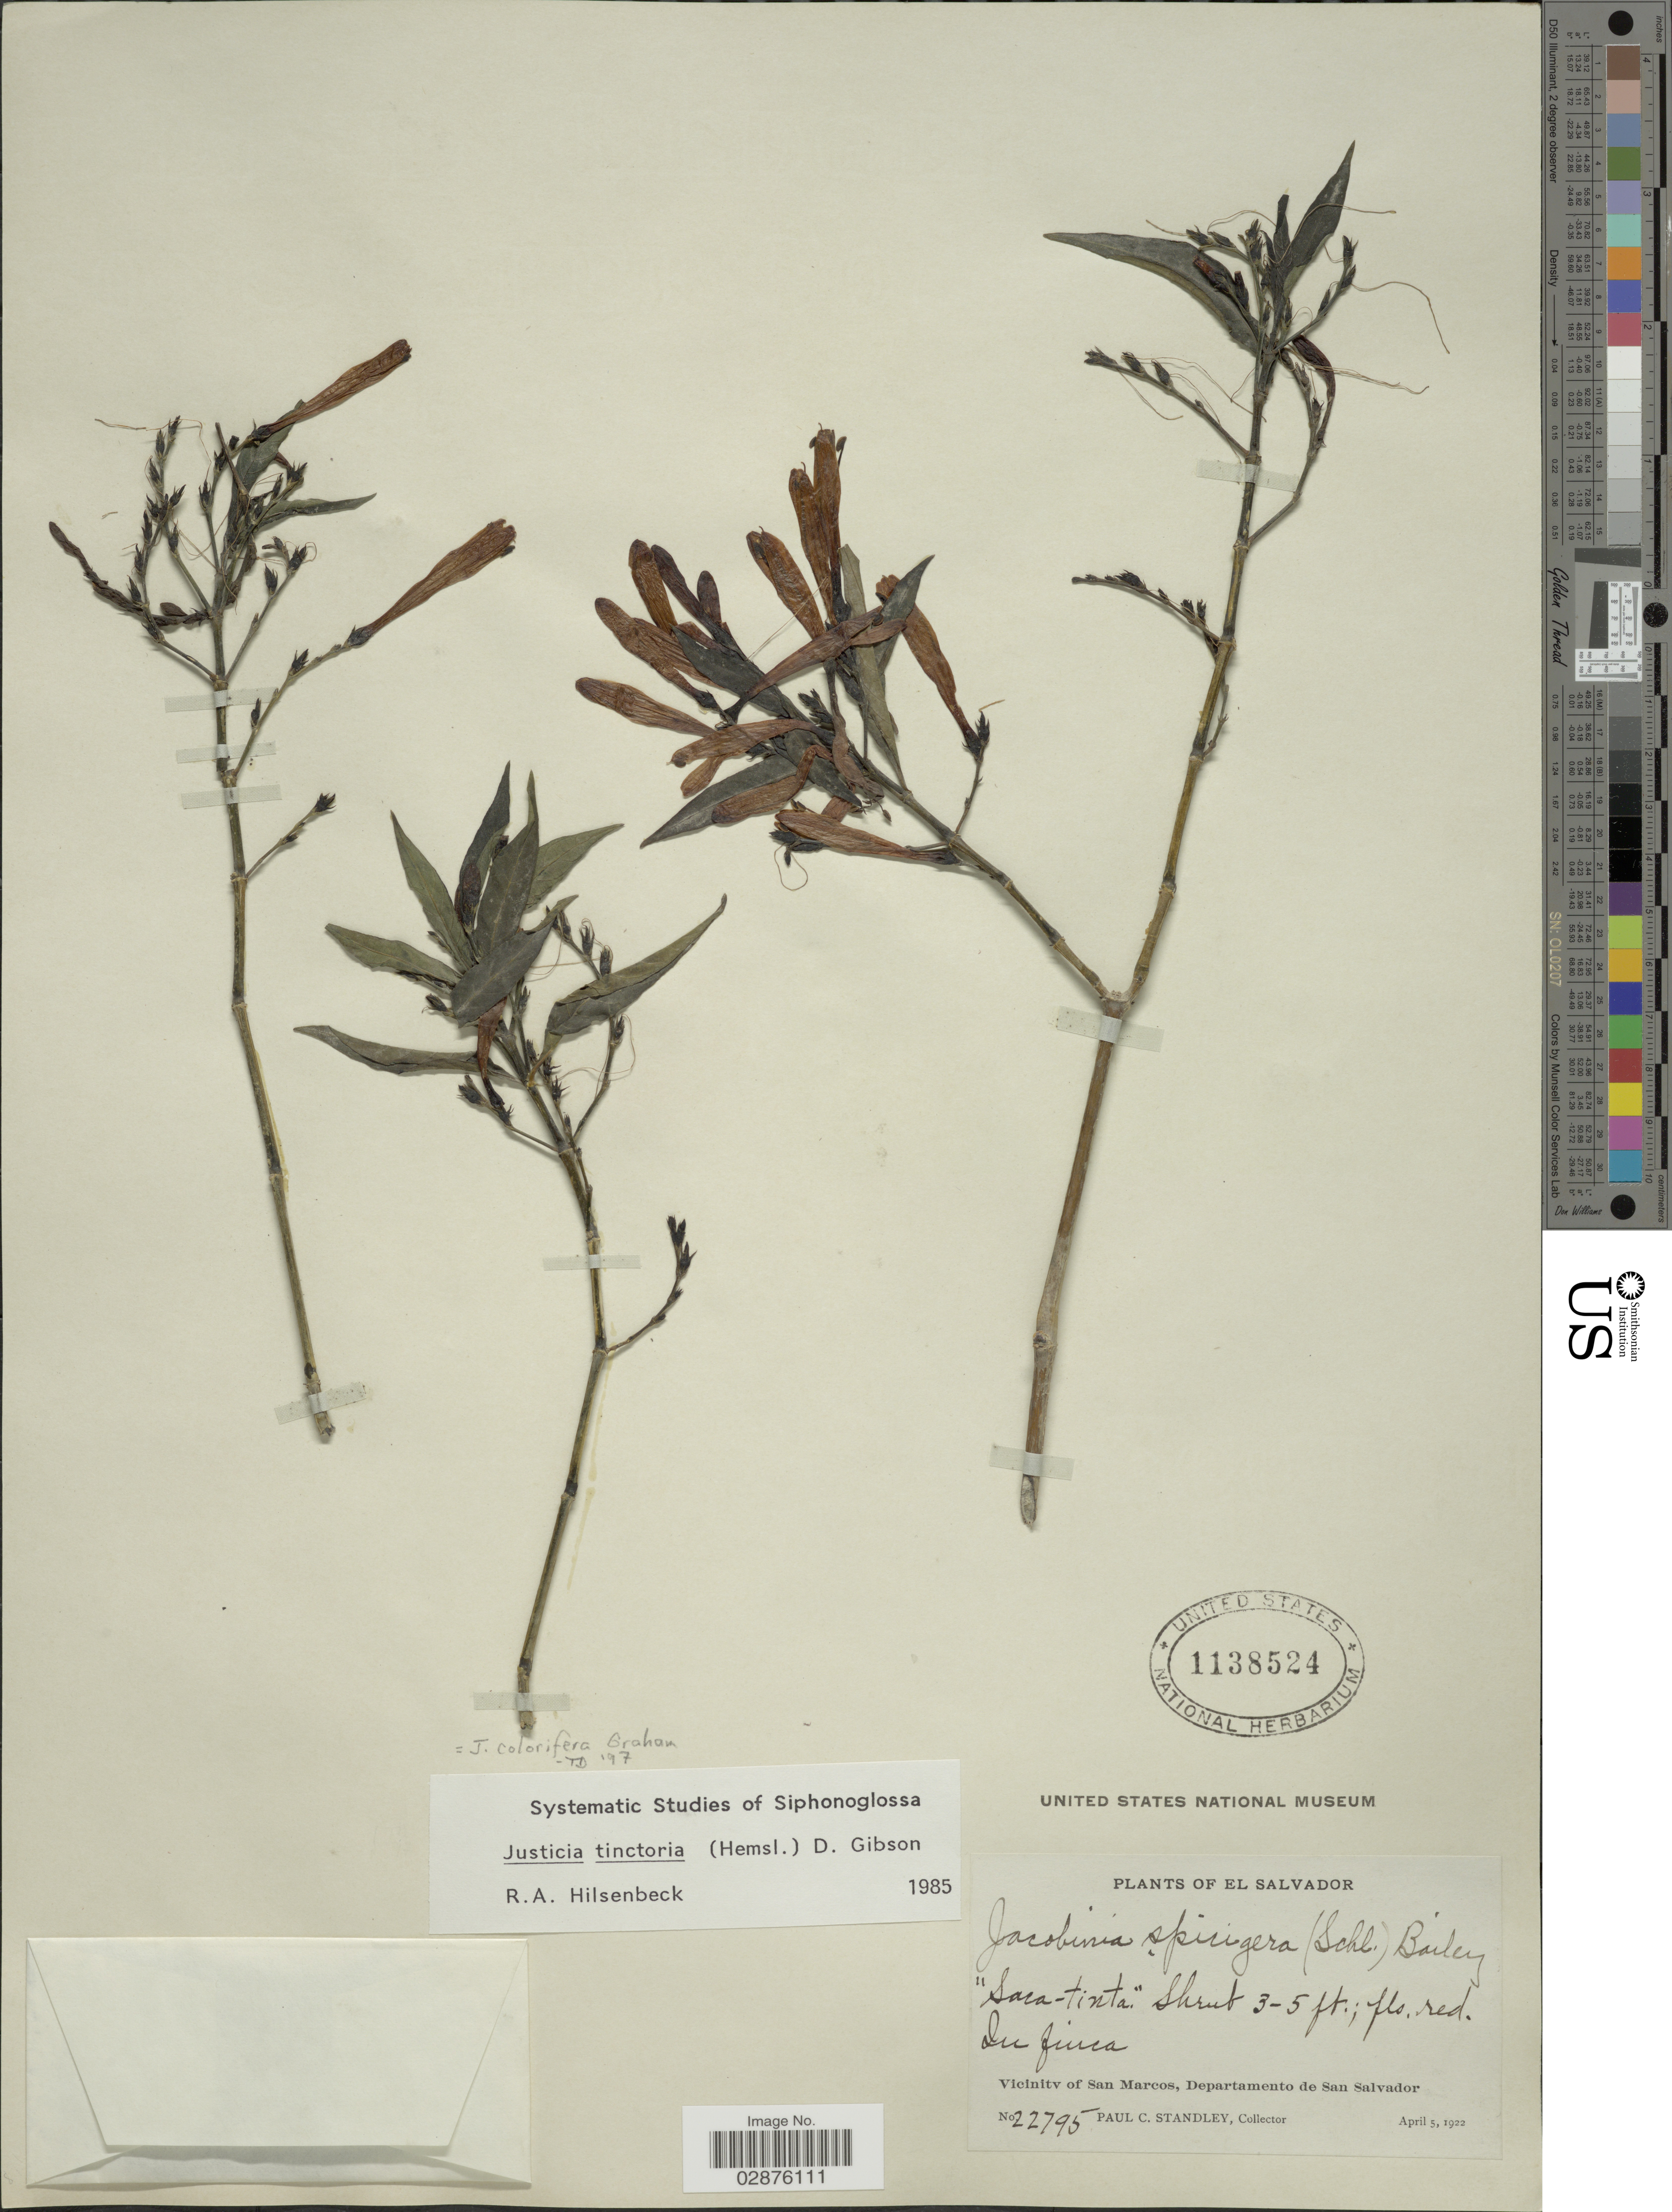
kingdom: Plantae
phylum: Tracheophyta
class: Magnoliopsida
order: Lamiales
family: Acanthaceae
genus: Justicia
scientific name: Justicia colorifera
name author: V.A.W. Graham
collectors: P. C. Standley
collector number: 22795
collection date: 1922-04-05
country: El Salvador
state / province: San Salvador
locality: Vicinity of San Marcos, Departamento de San Salvador.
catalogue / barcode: US 1138524